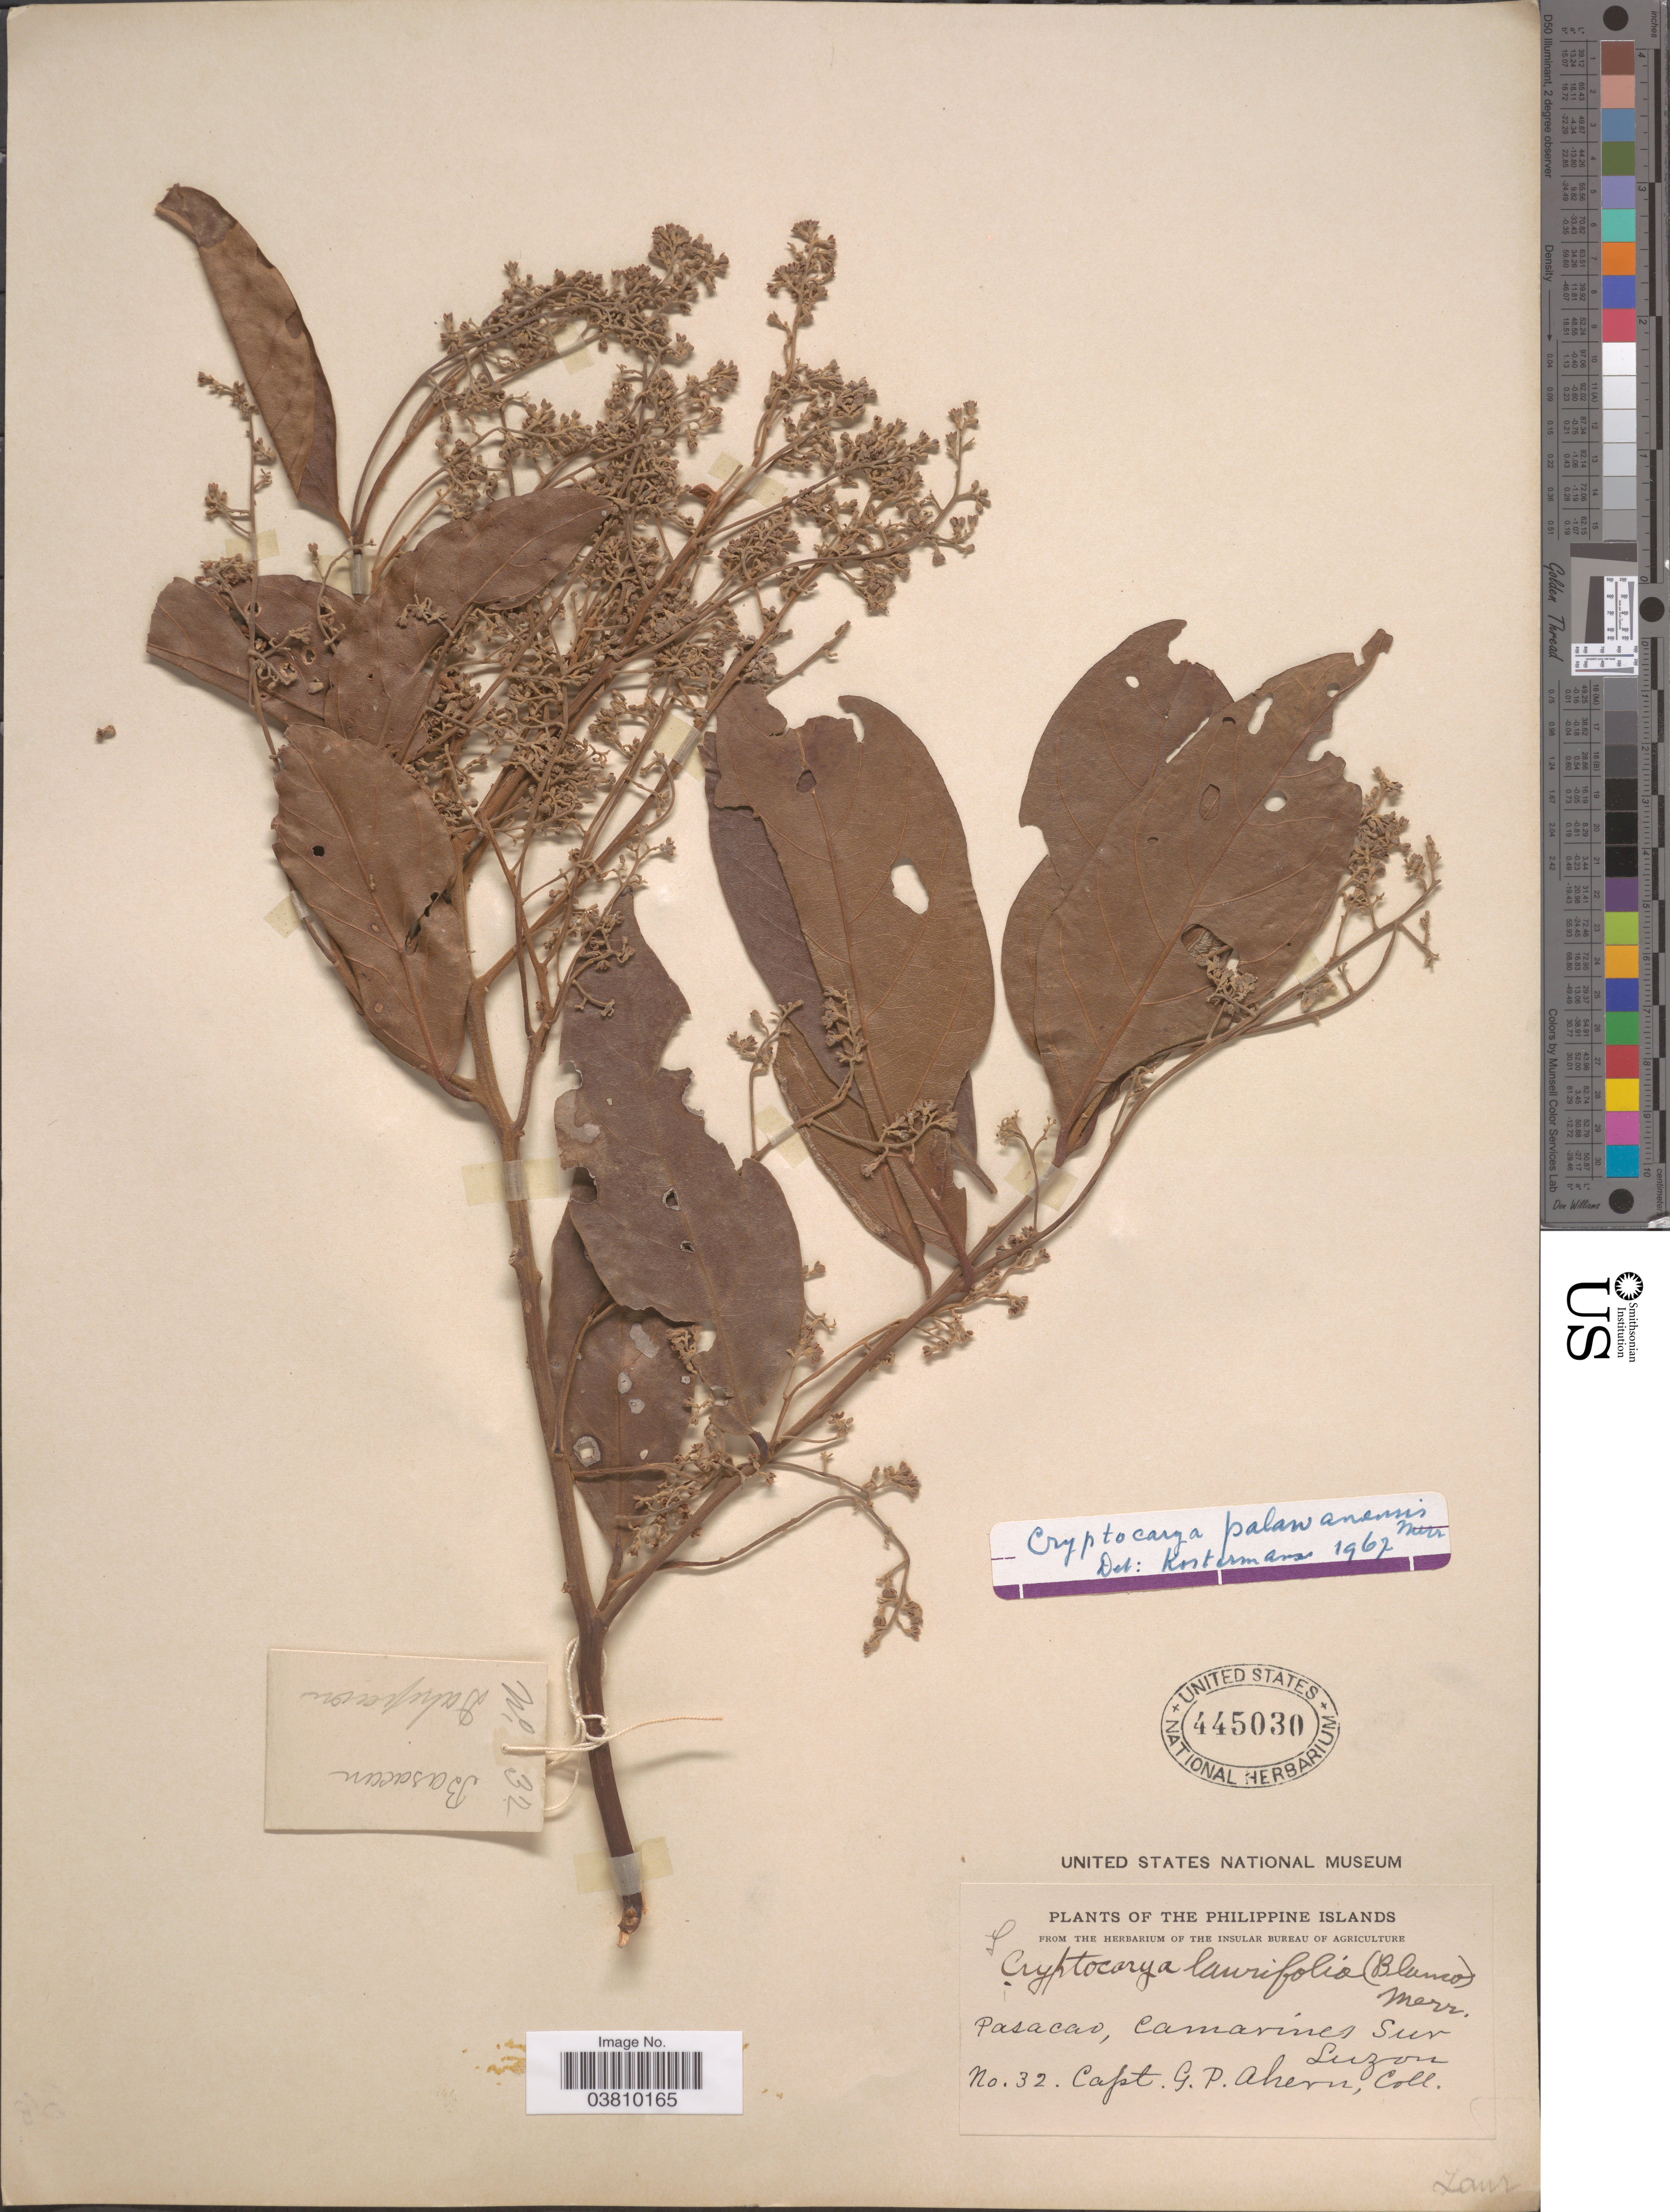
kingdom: Plantae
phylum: Tracheophyta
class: Magnoliopsida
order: Laurales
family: Lauraceae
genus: Cryptocarya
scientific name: Cryptocarya palawanensis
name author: Merr.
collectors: G. Ahern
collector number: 32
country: Philippines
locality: Pasacao, Camarines Sur, Luzon.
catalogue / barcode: US 445030